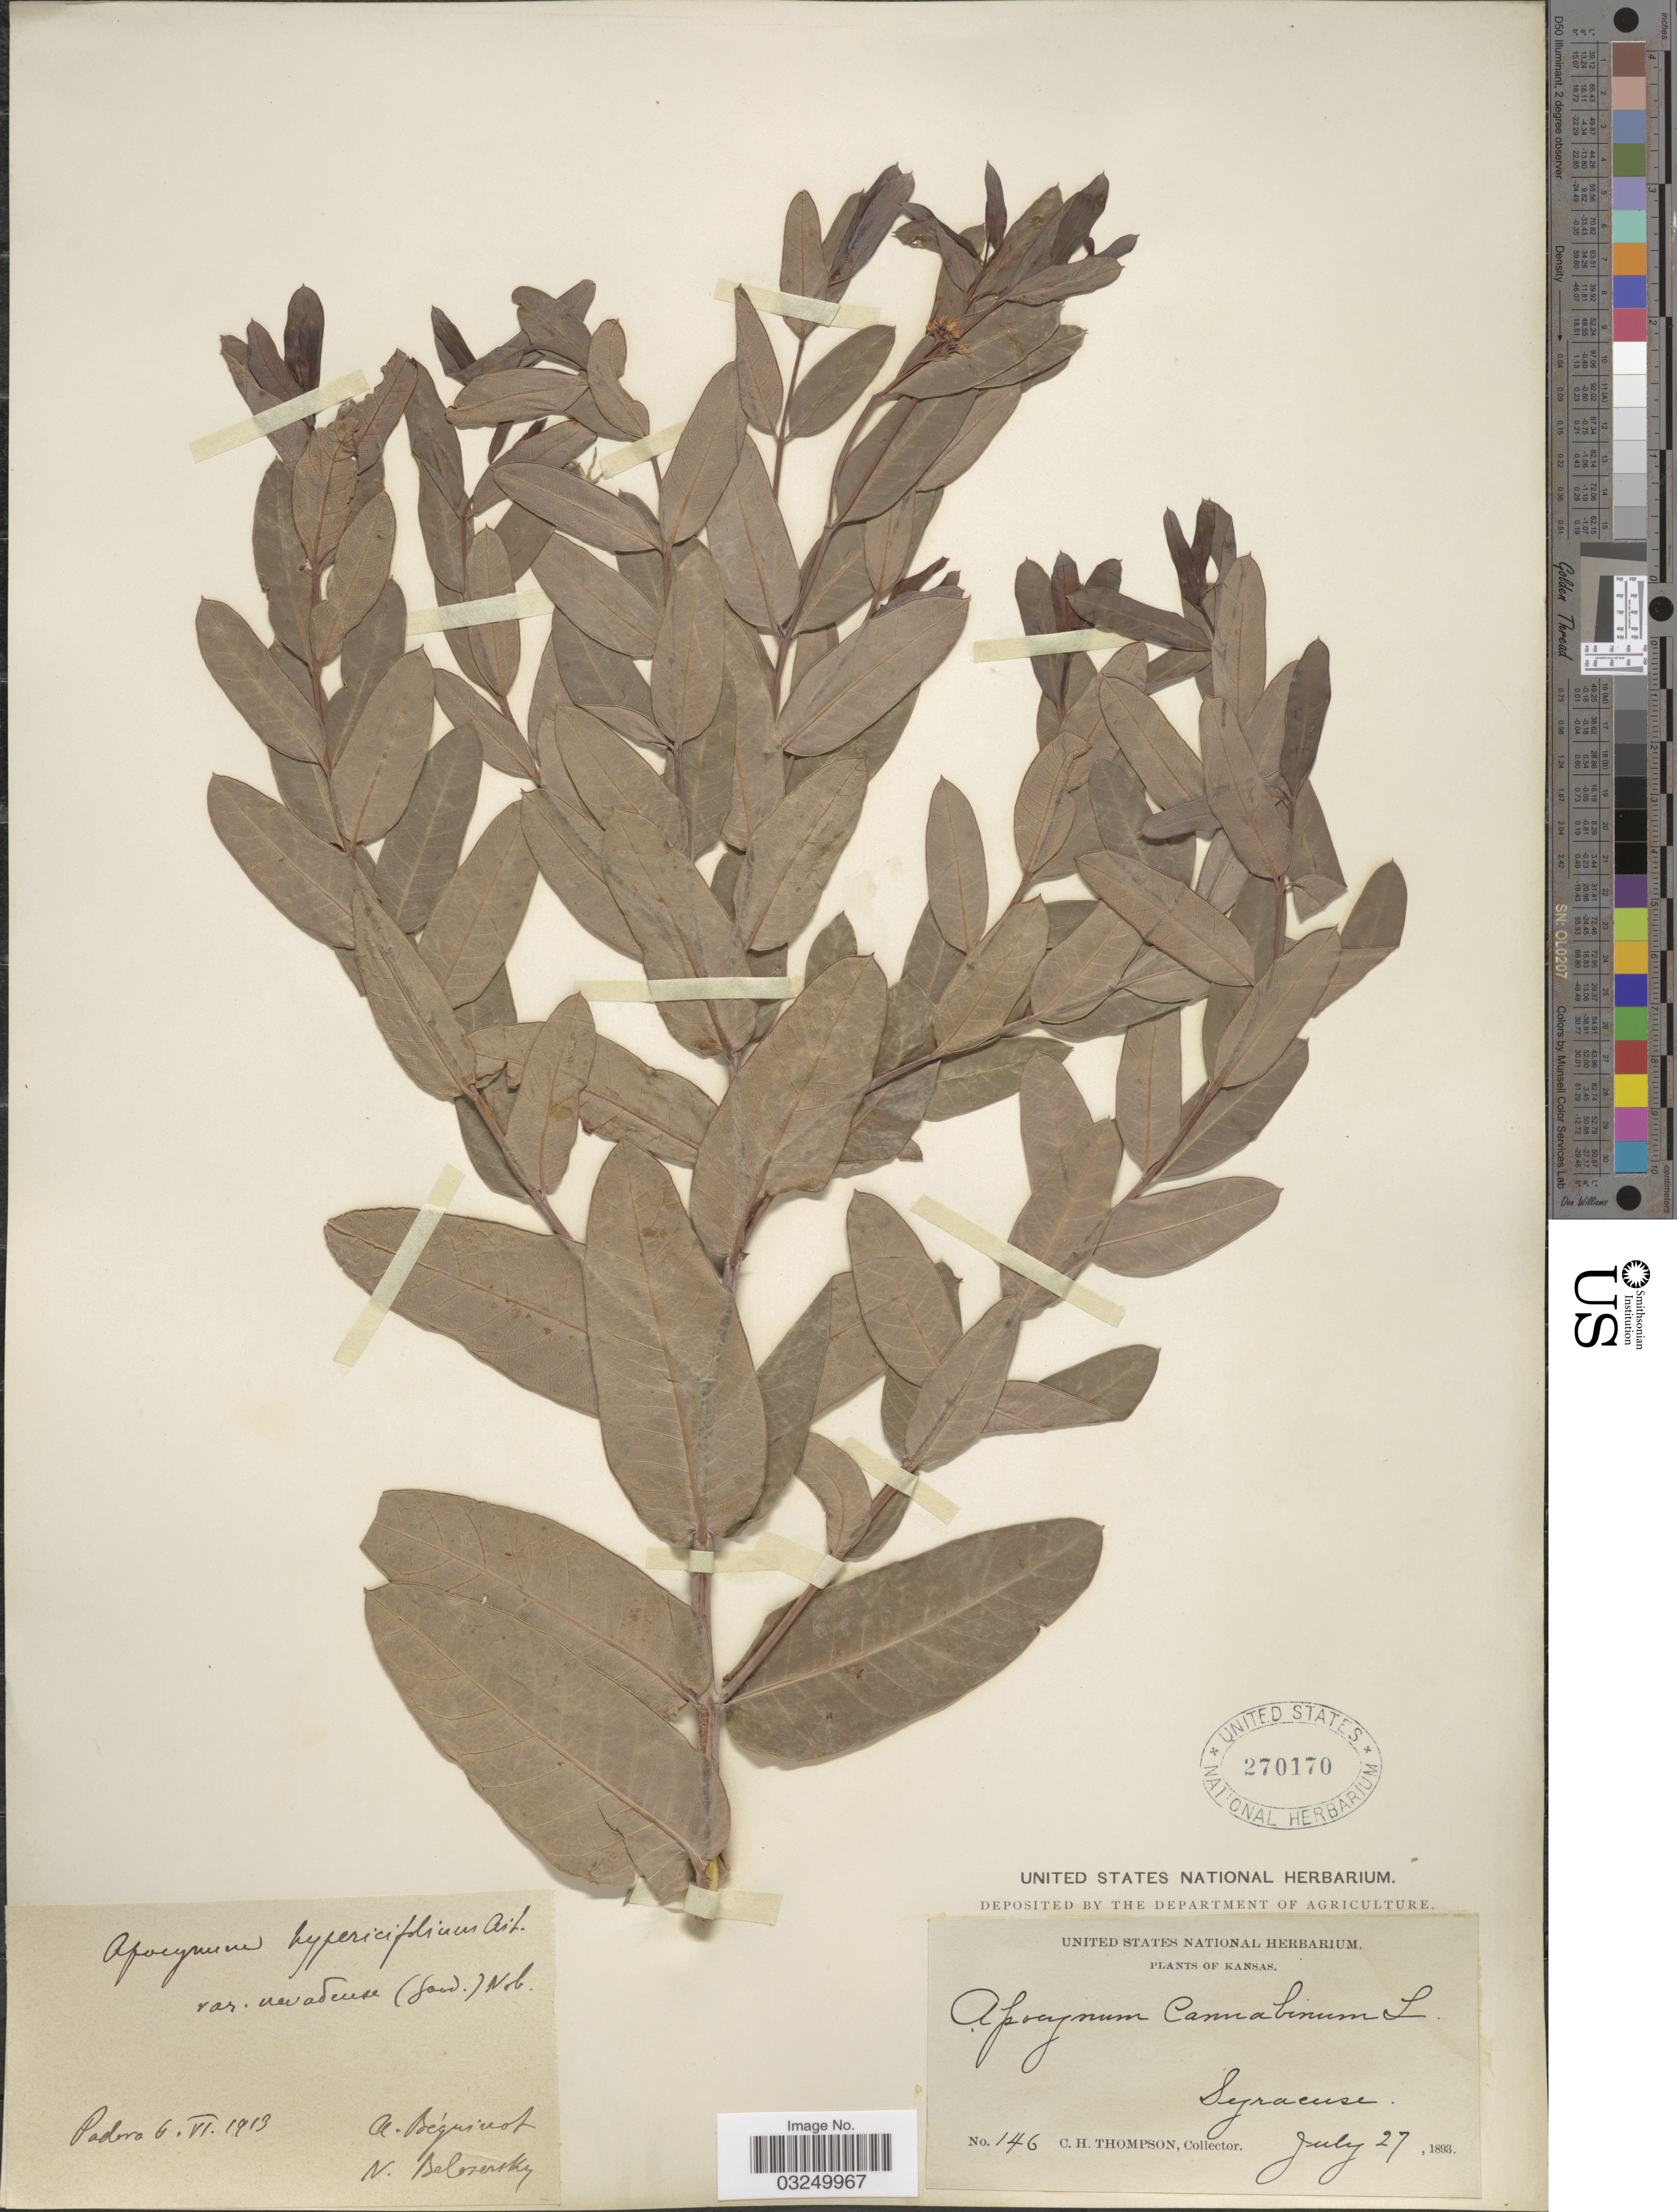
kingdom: Plantae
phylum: Tracheophyta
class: Magnoliopsida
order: Gentianales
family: Apocynaceae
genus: Apocynum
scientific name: Apocynum nevadense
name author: Goodd.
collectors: C. H. Thompson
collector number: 146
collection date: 1893-07-27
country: United States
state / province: Kansas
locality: Syracuse.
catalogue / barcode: US 270170